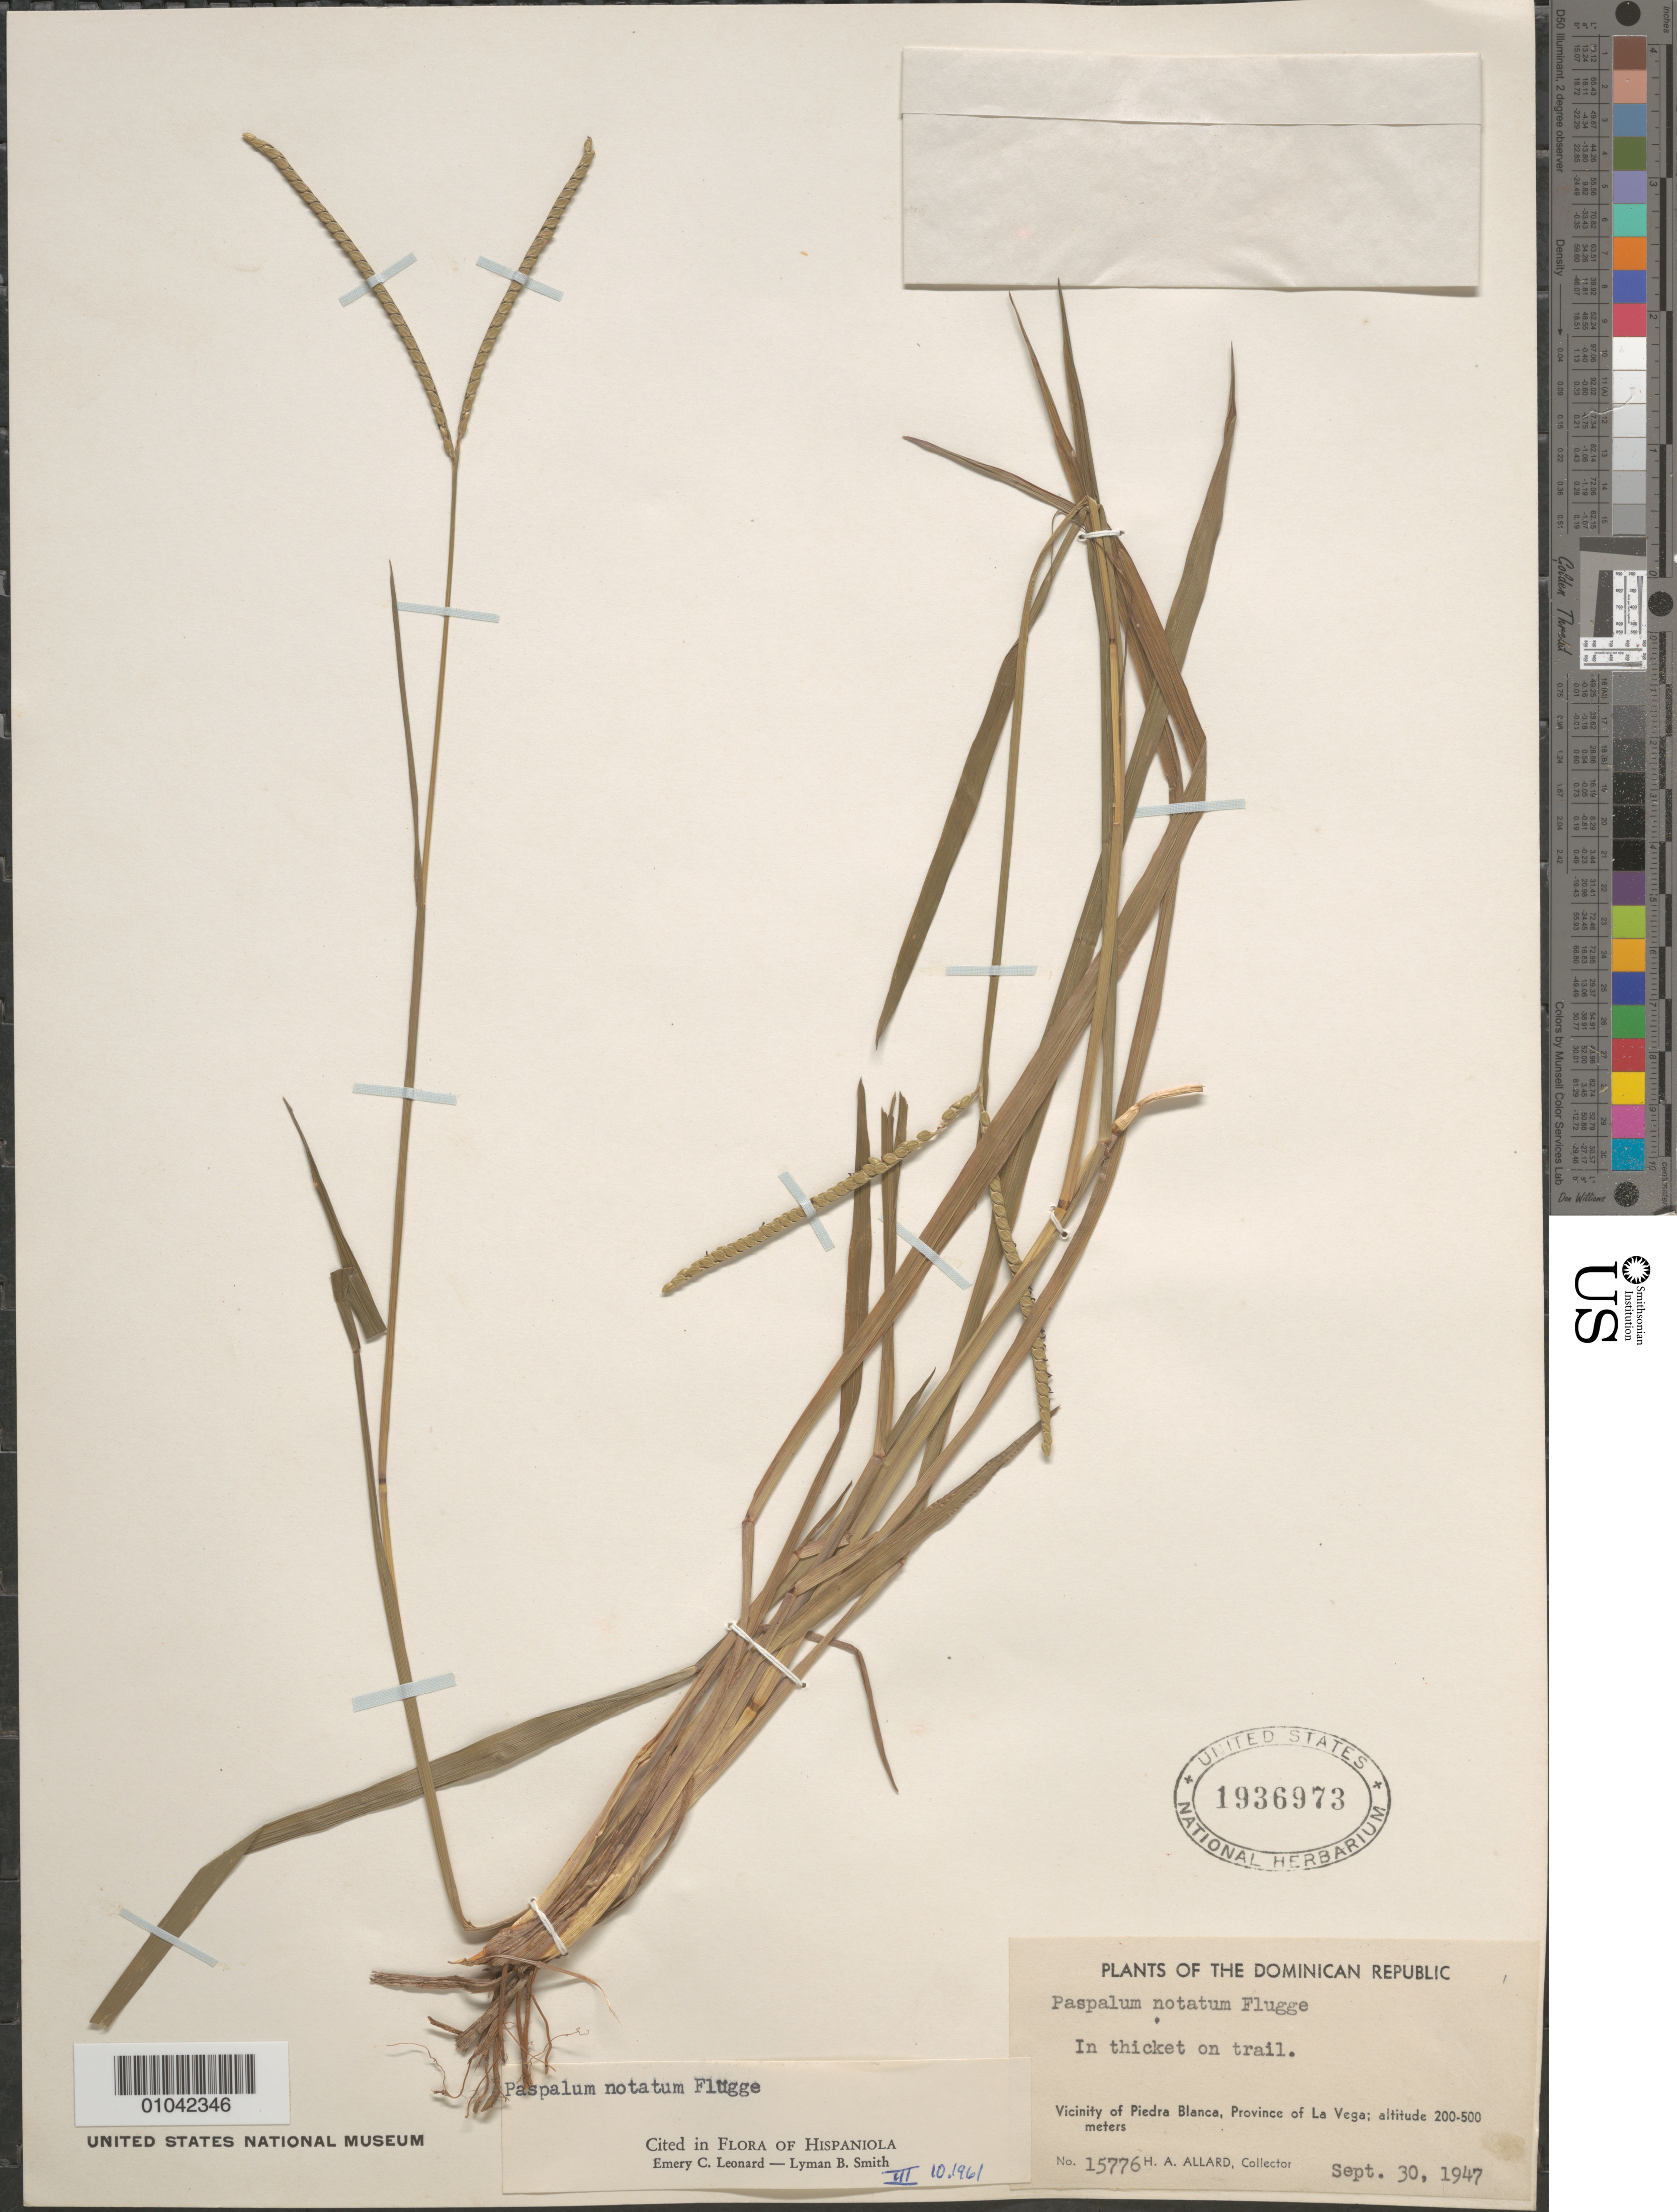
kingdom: Plantae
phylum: Tracheophyta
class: Liliopsida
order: Poales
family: Poaceae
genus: Paspalum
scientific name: Paspalum notatum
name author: Flüggé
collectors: H. A. Allard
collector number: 15776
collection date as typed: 30 Sep 1947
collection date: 1947-09-30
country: Dominican Republic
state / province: La Vega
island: Hispaniola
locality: Vicinity of Piedra Blanca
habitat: in thicket on trail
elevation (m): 200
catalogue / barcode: US 1936973